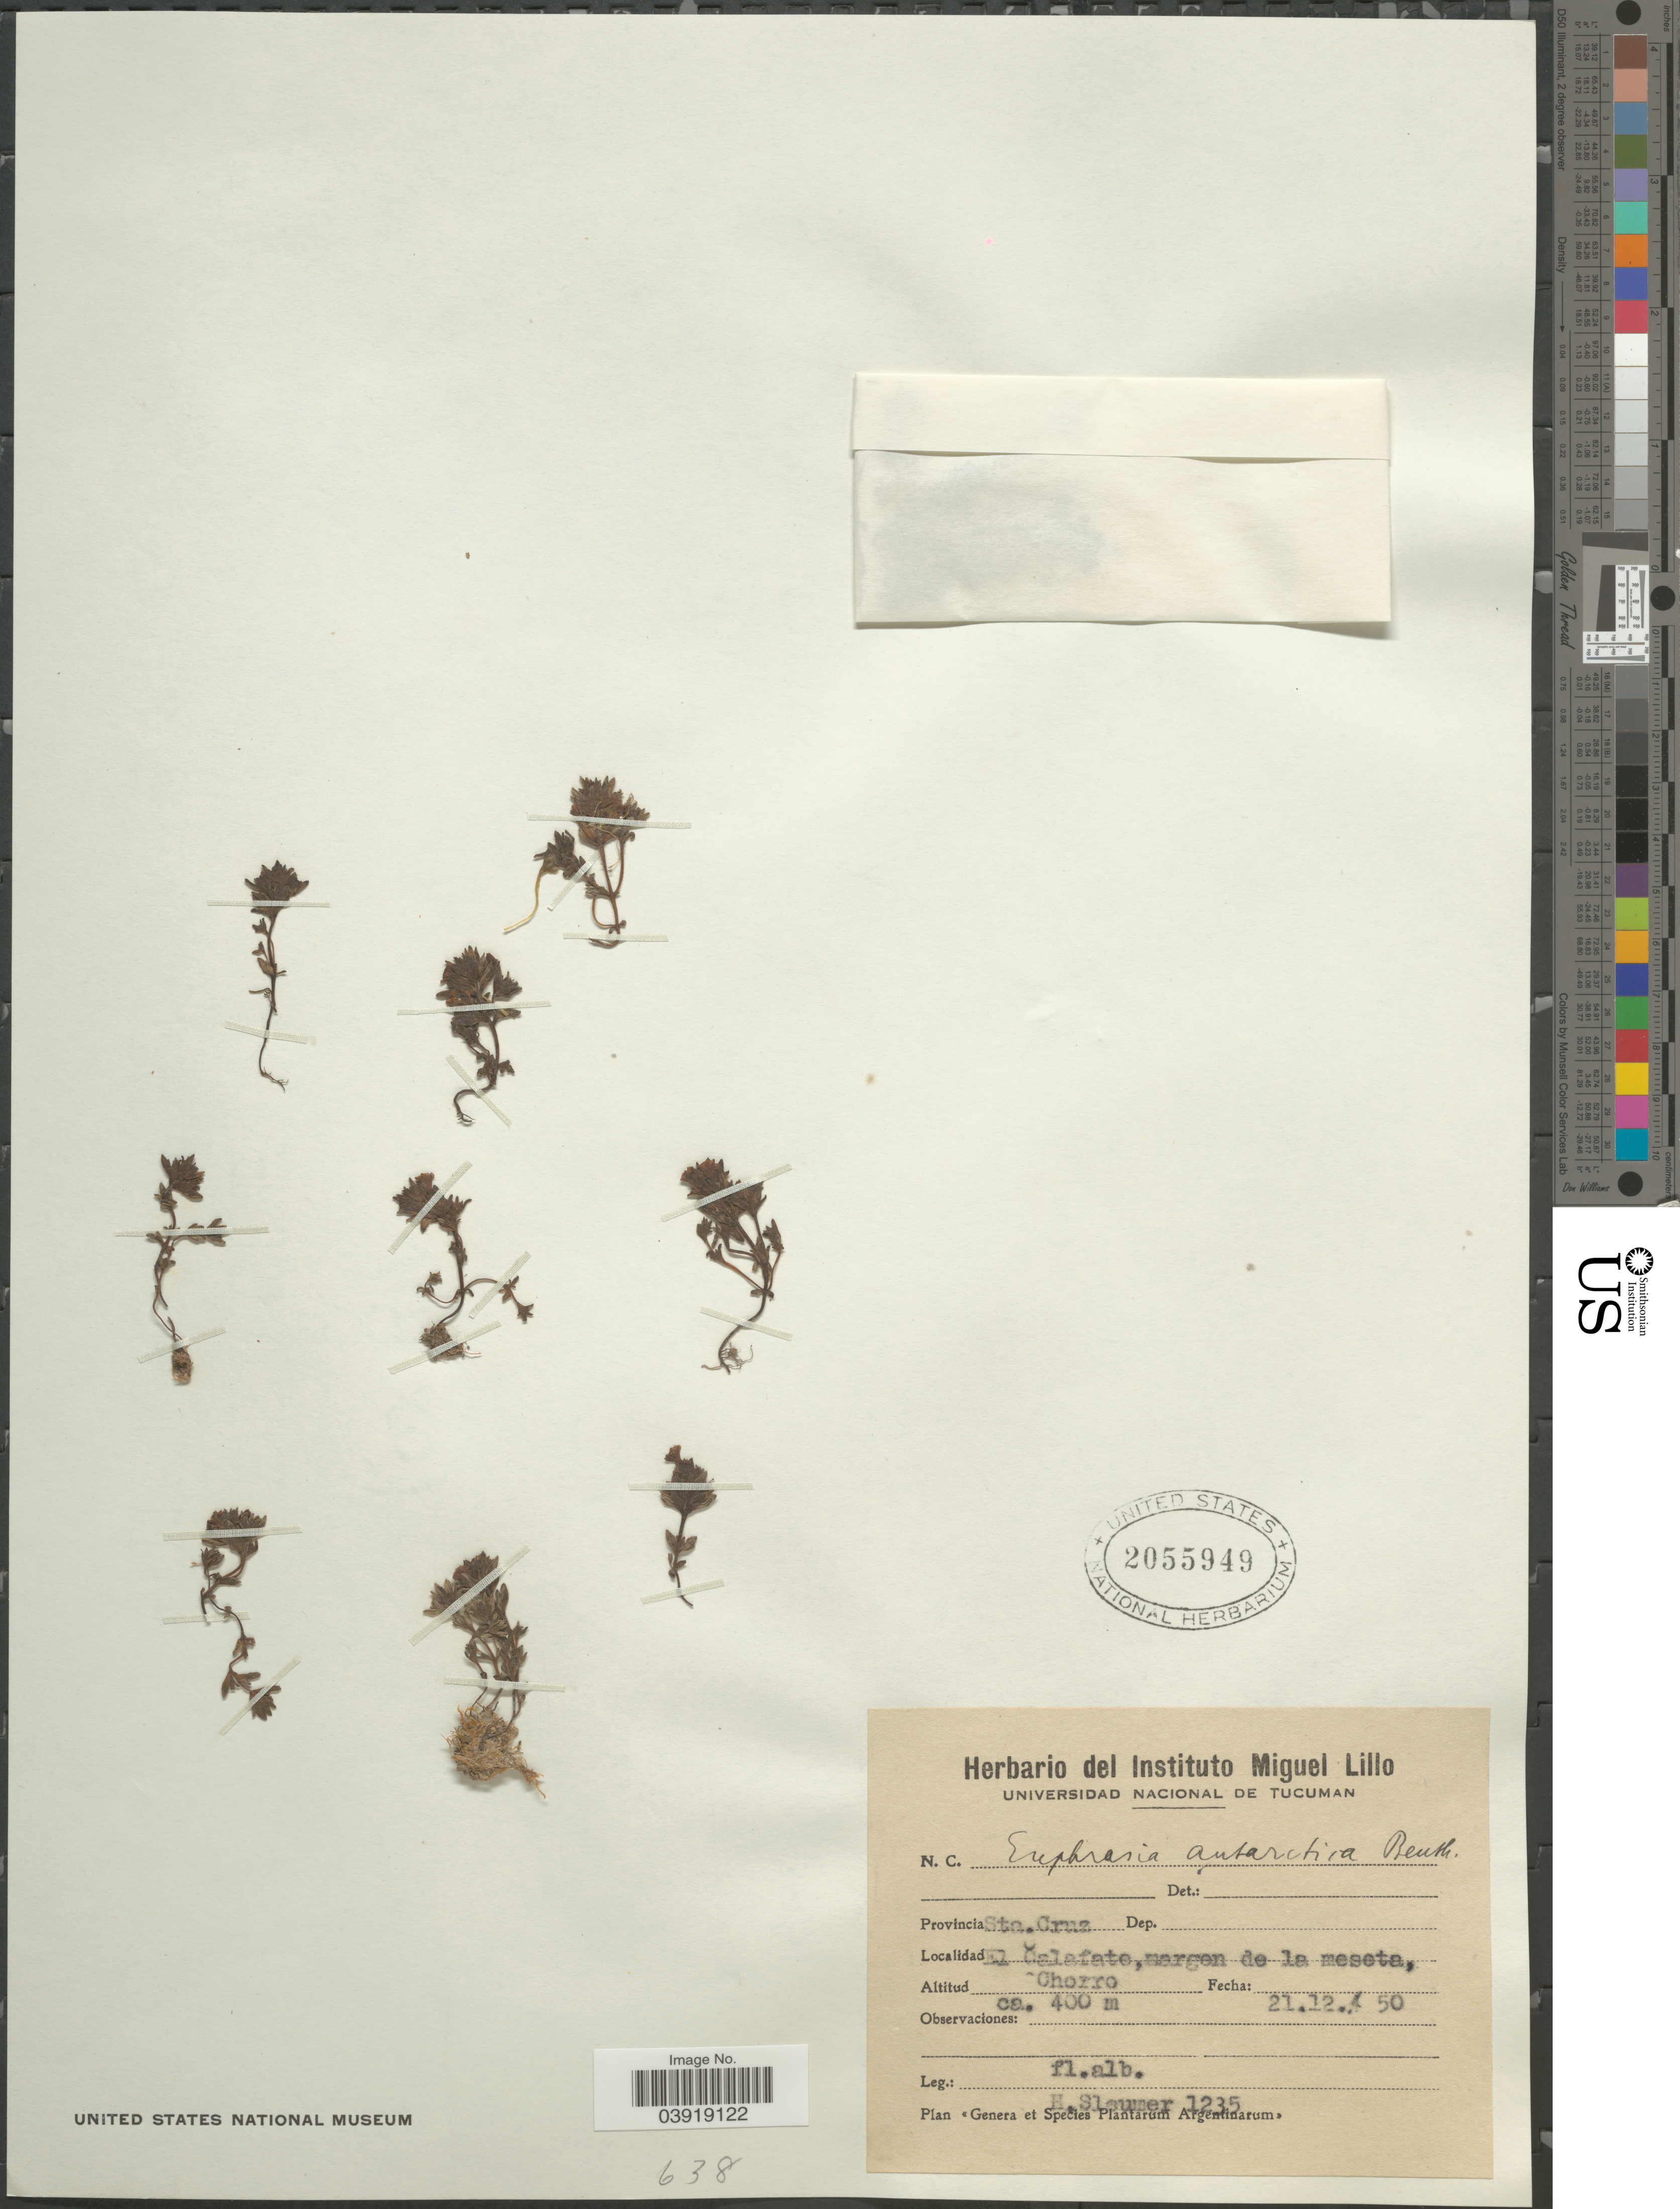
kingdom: Plantae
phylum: Tracheophyta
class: Magnoliopsida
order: Lamiales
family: Orobanchaceae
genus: Euphrasia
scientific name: Euphrasia antarctica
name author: Benth.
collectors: H. O. Sleumer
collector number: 1235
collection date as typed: Transcribed d/m/y: 21/12/50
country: Argentina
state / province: Santa Cruz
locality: El Calafato, margen de la meseta, Chorro.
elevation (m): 400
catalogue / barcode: US 2055949